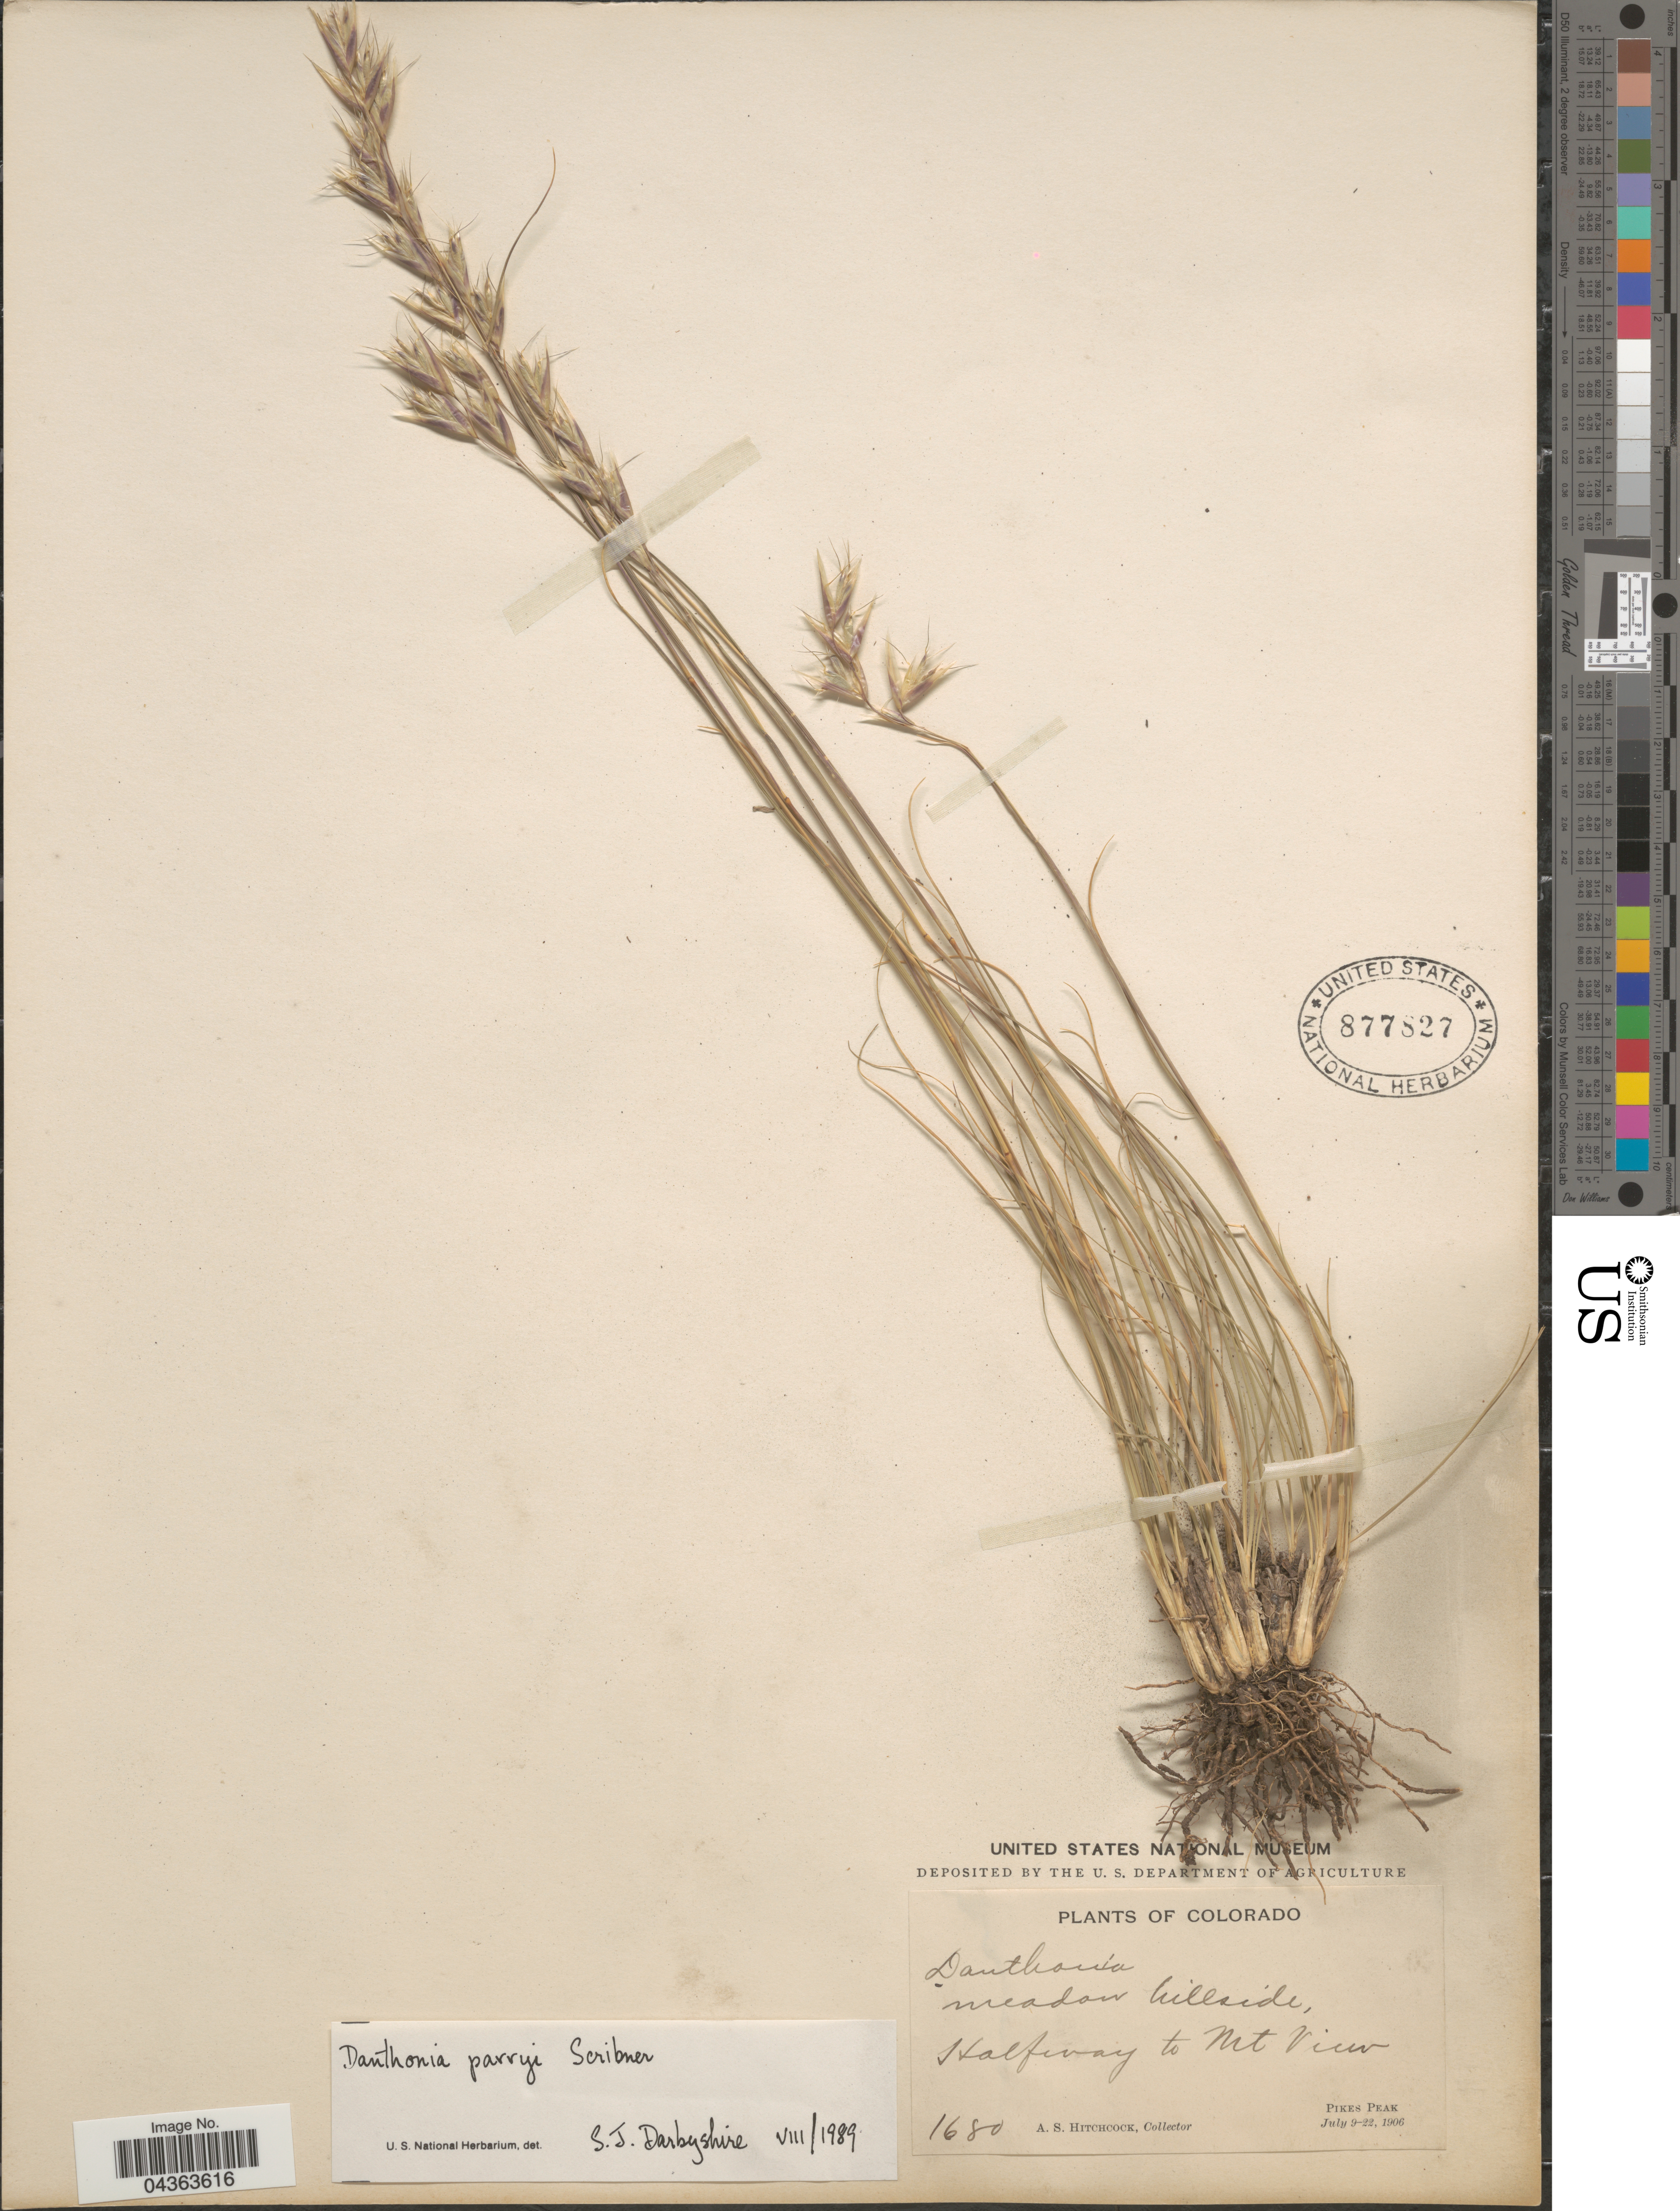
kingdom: Plantae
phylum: Tracheophyta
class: Liliopsida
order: Poales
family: Poaceae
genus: Danthonia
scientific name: Danthonia parryi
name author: Scribn.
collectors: A. S. Hitchcock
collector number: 1680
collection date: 1906-07-09/1906-07-22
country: United States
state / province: Colorado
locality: Halfway to Mt View. Pikes Peak.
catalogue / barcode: US 877827